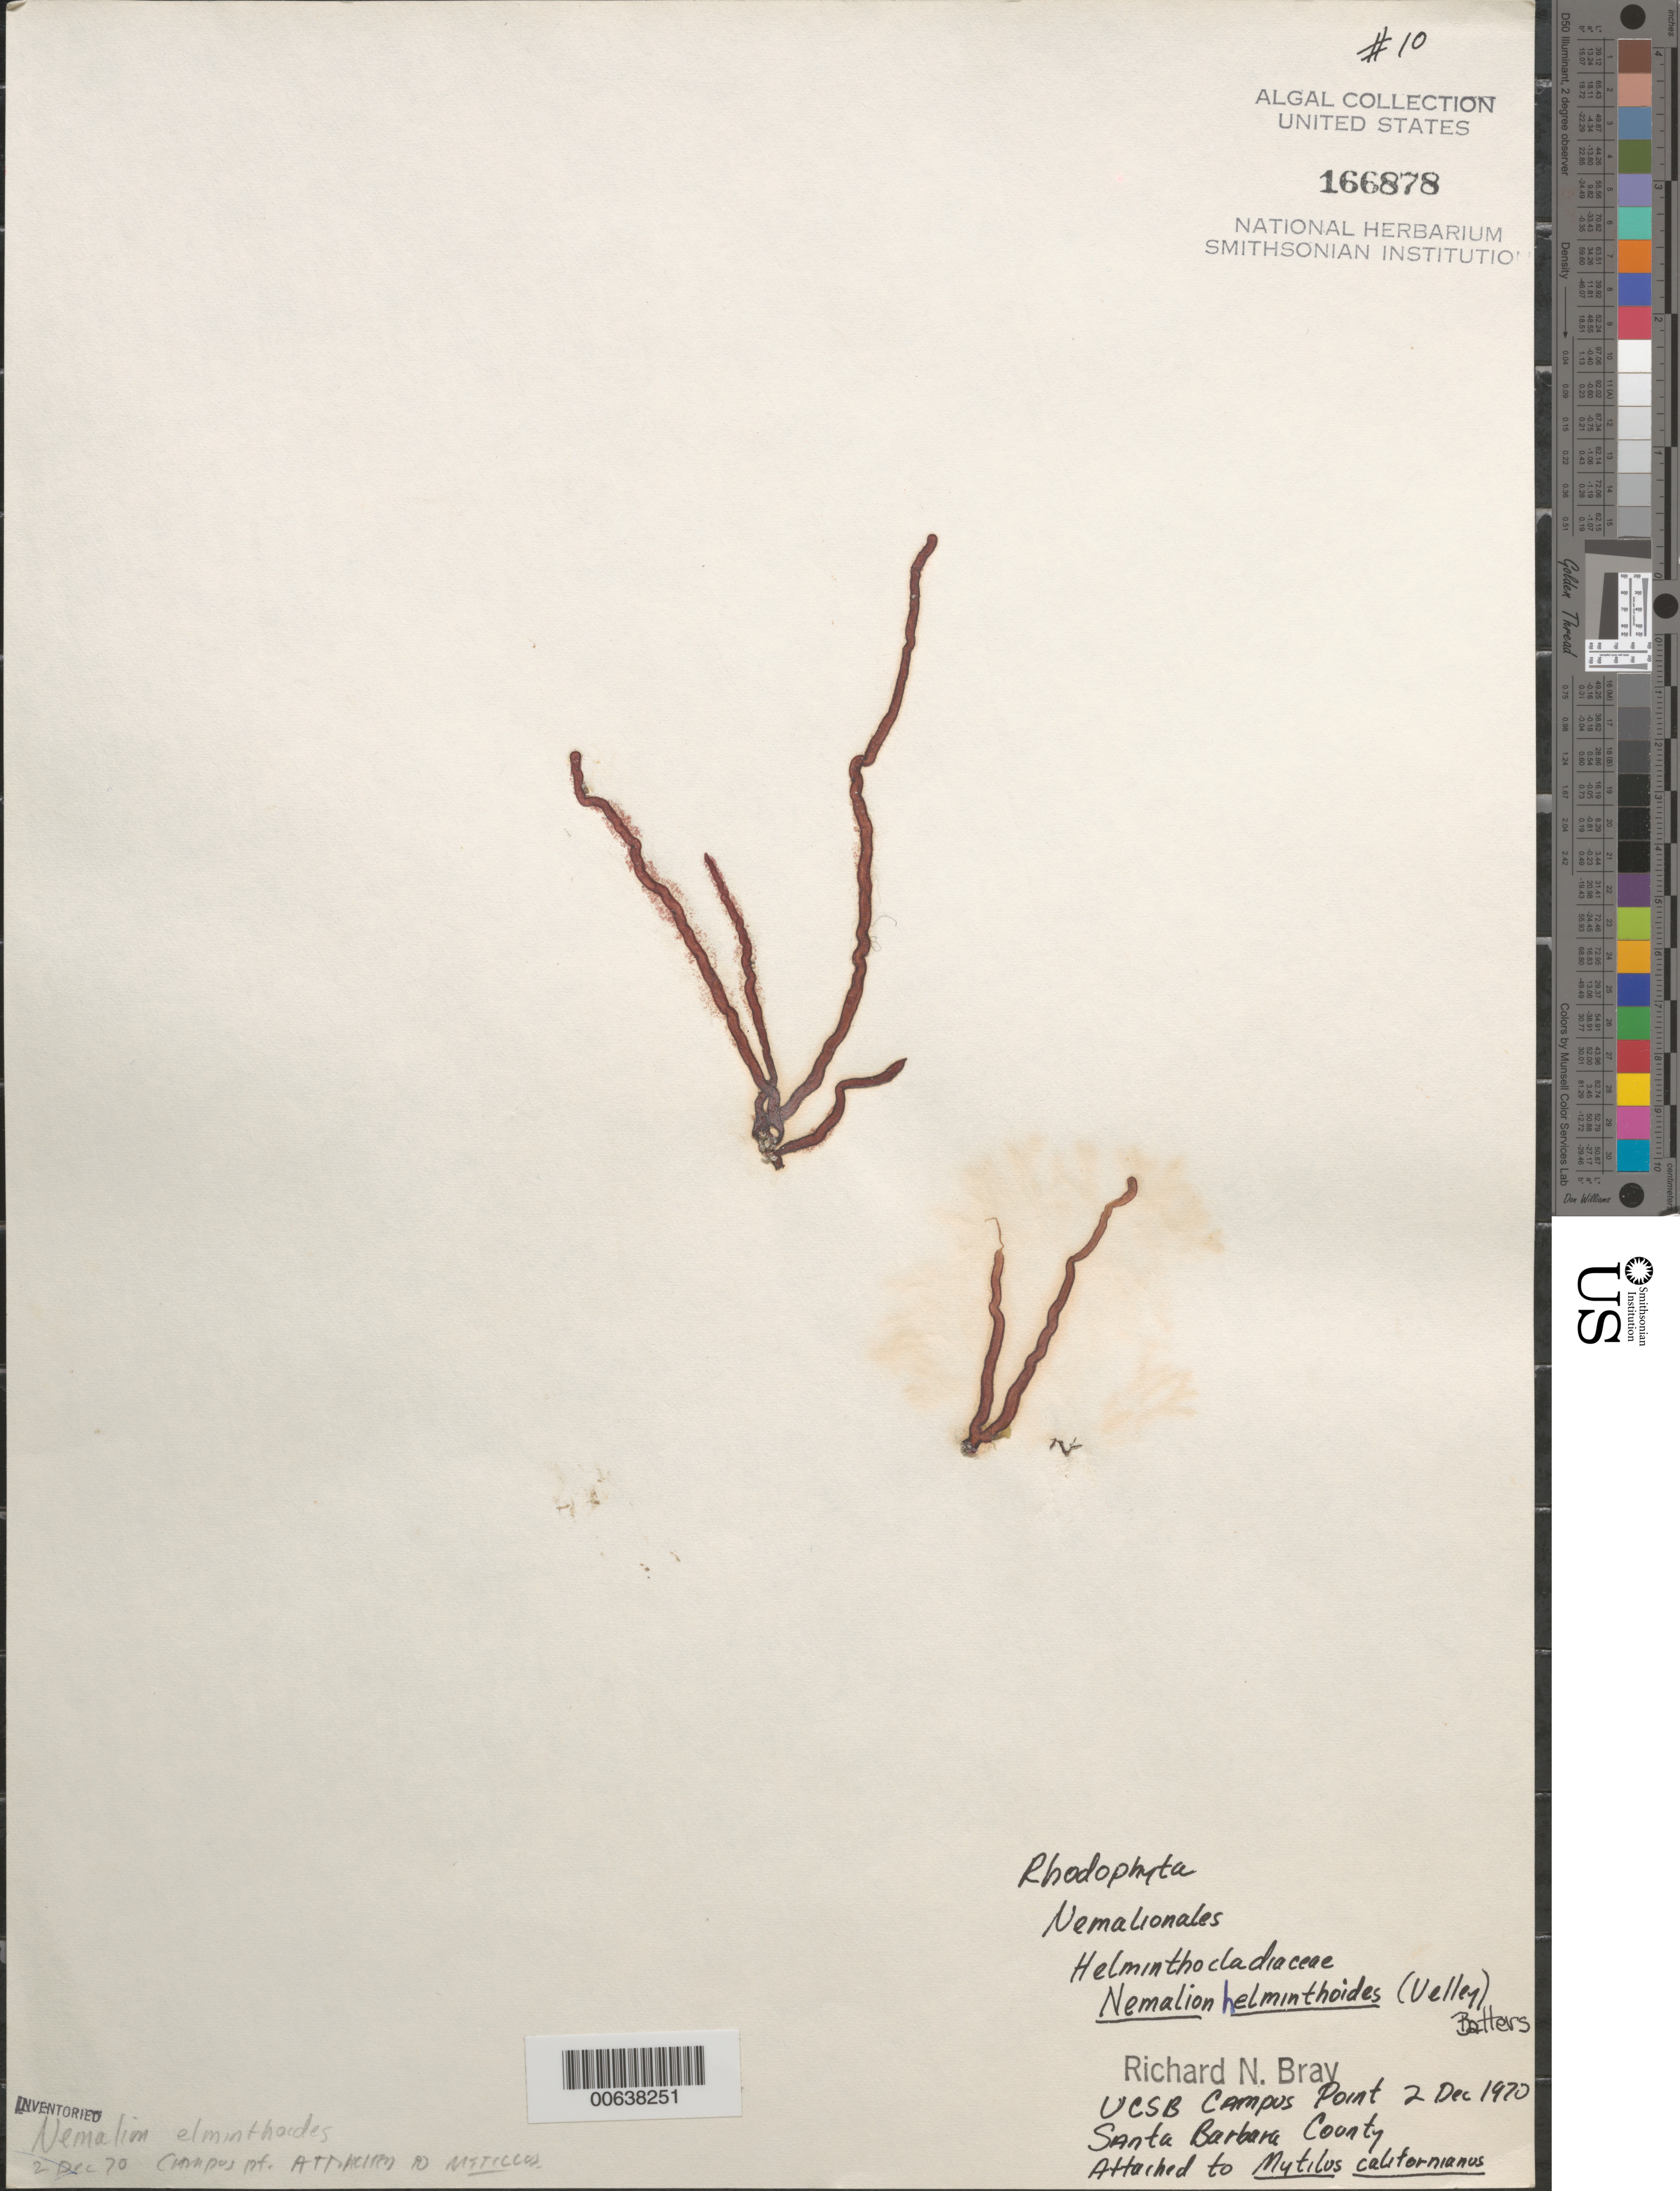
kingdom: Plantae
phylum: Rhodophyta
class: Florideophyceae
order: Nemaliales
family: Nemaliaceae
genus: Nemalion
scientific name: Nemalion multifidum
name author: (Lyngb.) Chauvin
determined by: Algae name updating Project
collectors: R. Bray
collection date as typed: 02 Dec 1970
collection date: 1970-12-02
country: United States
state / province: California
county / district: Santa Barbara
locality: Campus Point, University of California Santa Barbara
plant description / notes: Argentine Antarctic Expedition, 1957-1958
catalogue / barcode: US 166878